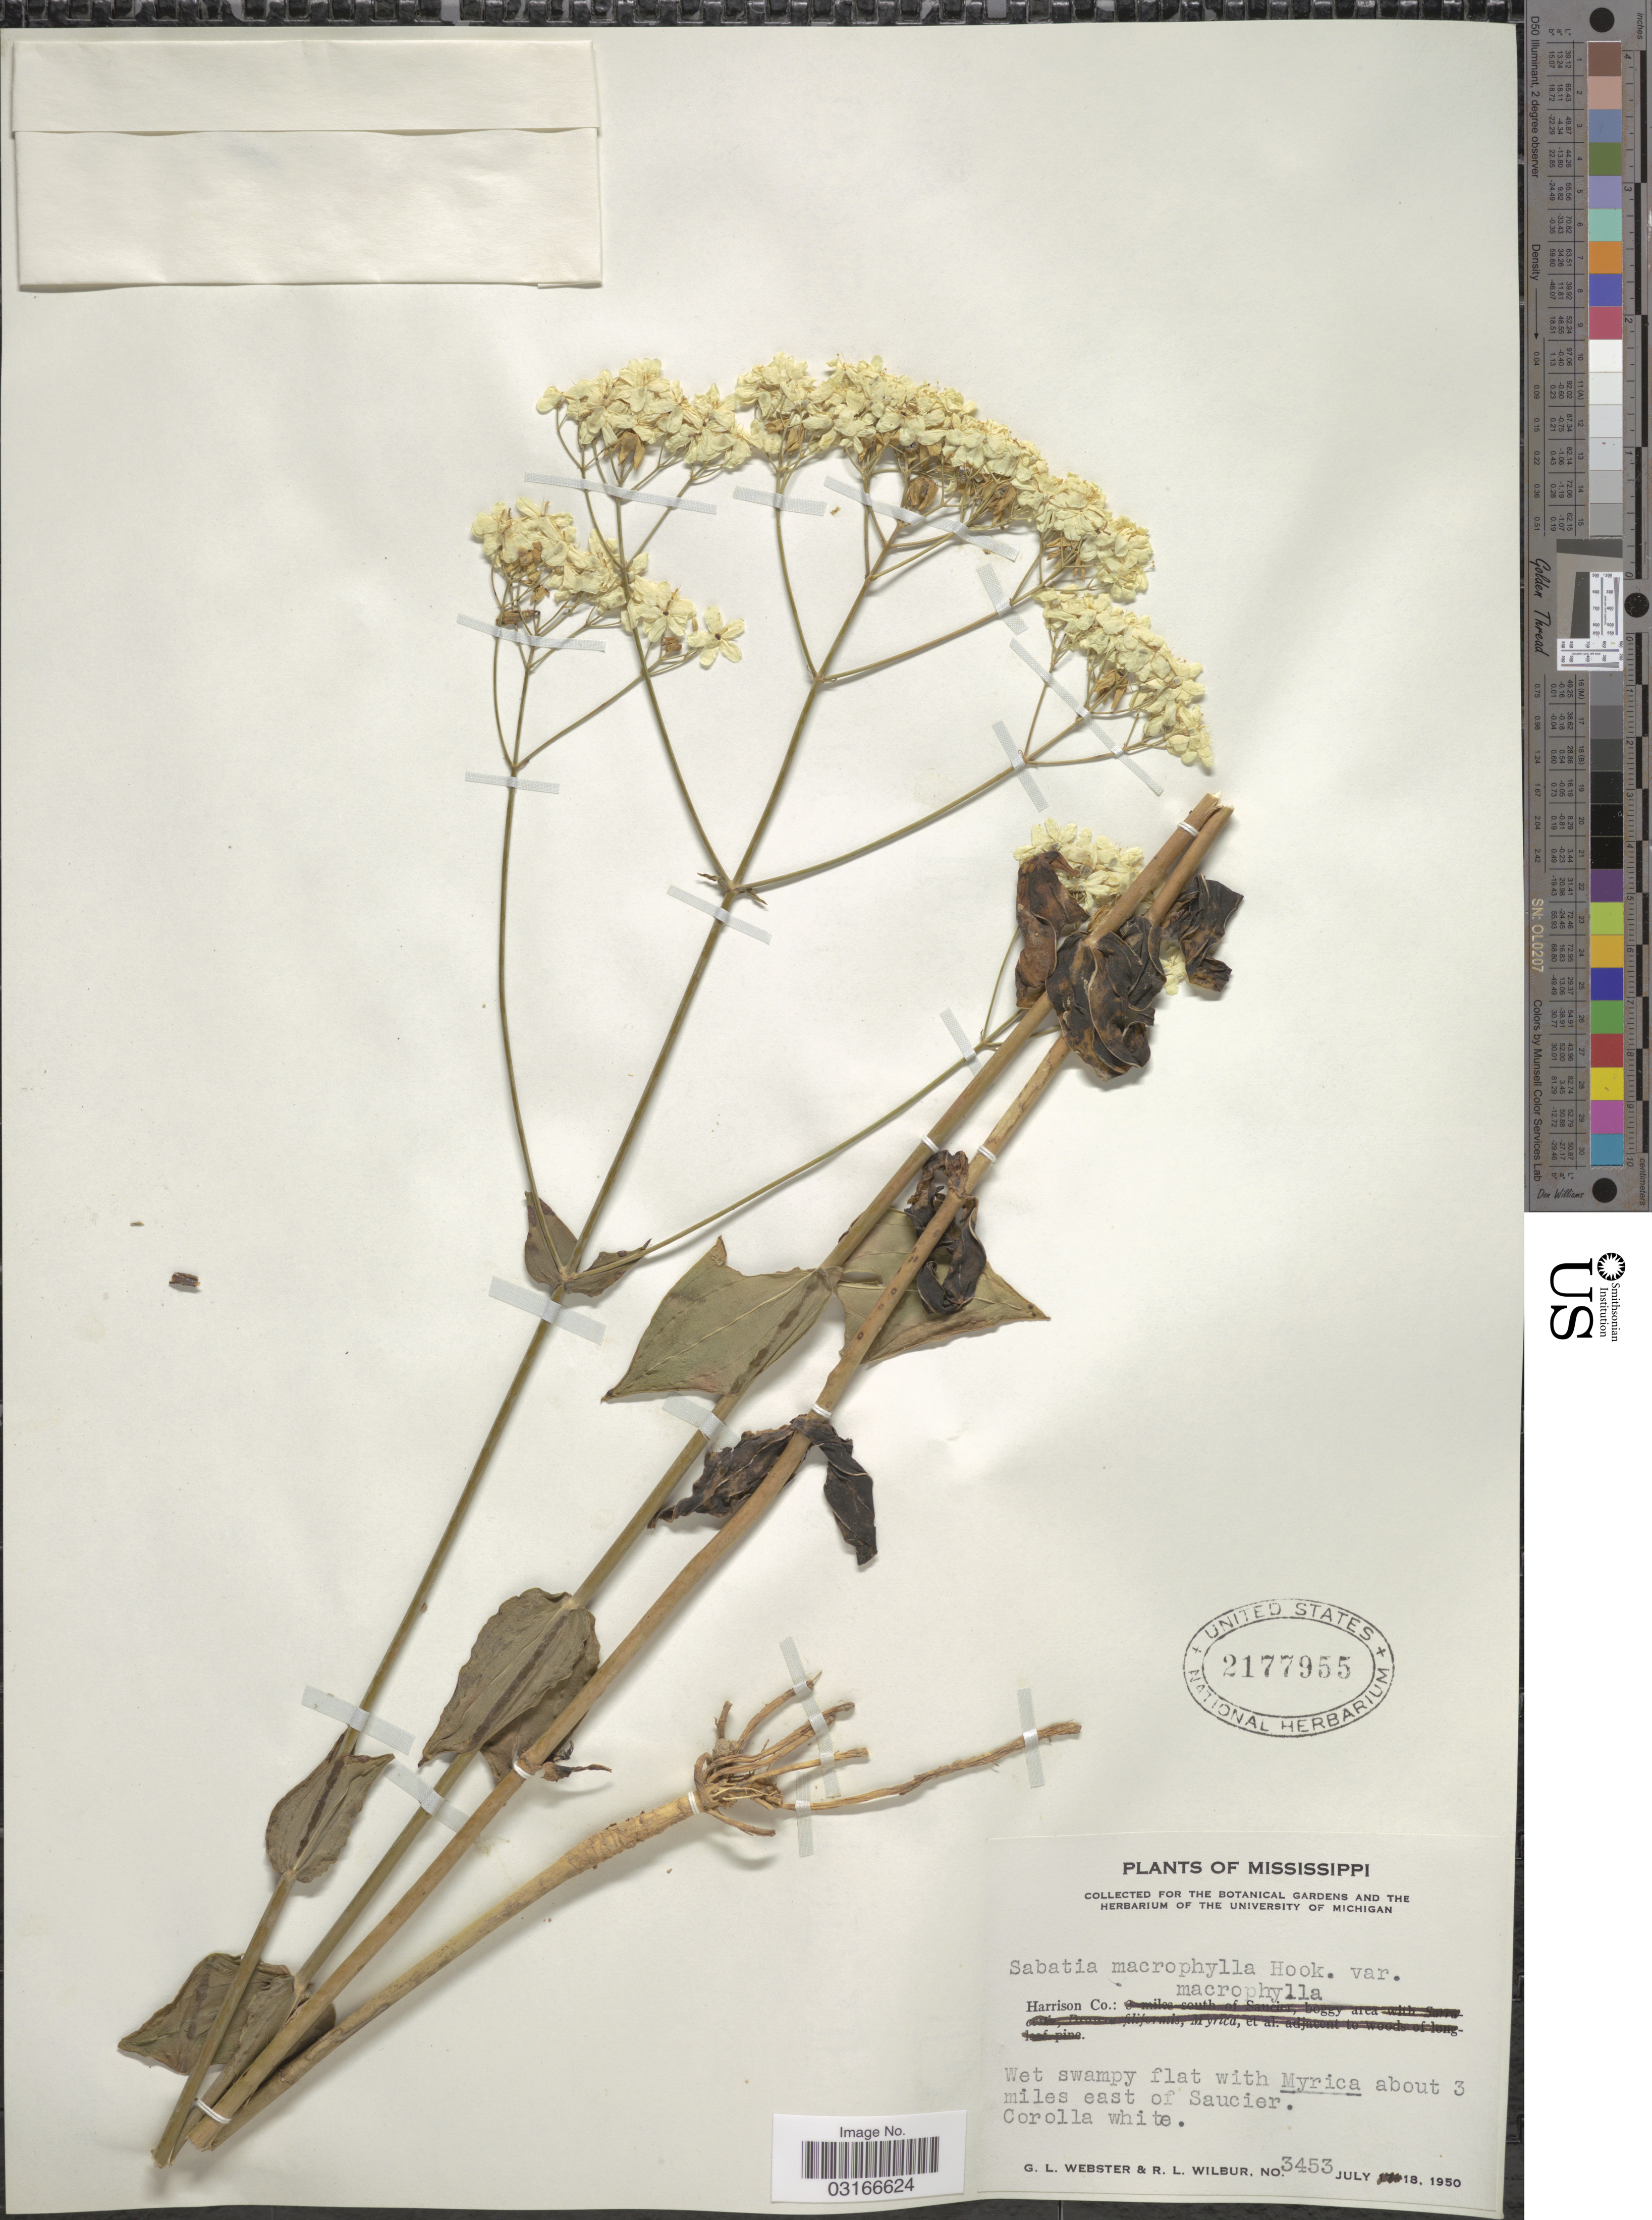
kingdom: Plantae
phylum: Tracheophyta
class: Magnoliopsida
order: Gentianales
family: Gentianaceae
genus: Sabatia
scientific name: Sabatia macrophylla var. macrophylla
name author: Hook.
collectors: G. L. Webster & R. L. Wilbur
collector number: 3453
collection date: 1950-07-18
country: United States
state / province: Mississippi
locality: Harrison Co., Wet swampy flat with Myrica about 3 miles east of Saucier.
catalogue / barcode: US 2177955